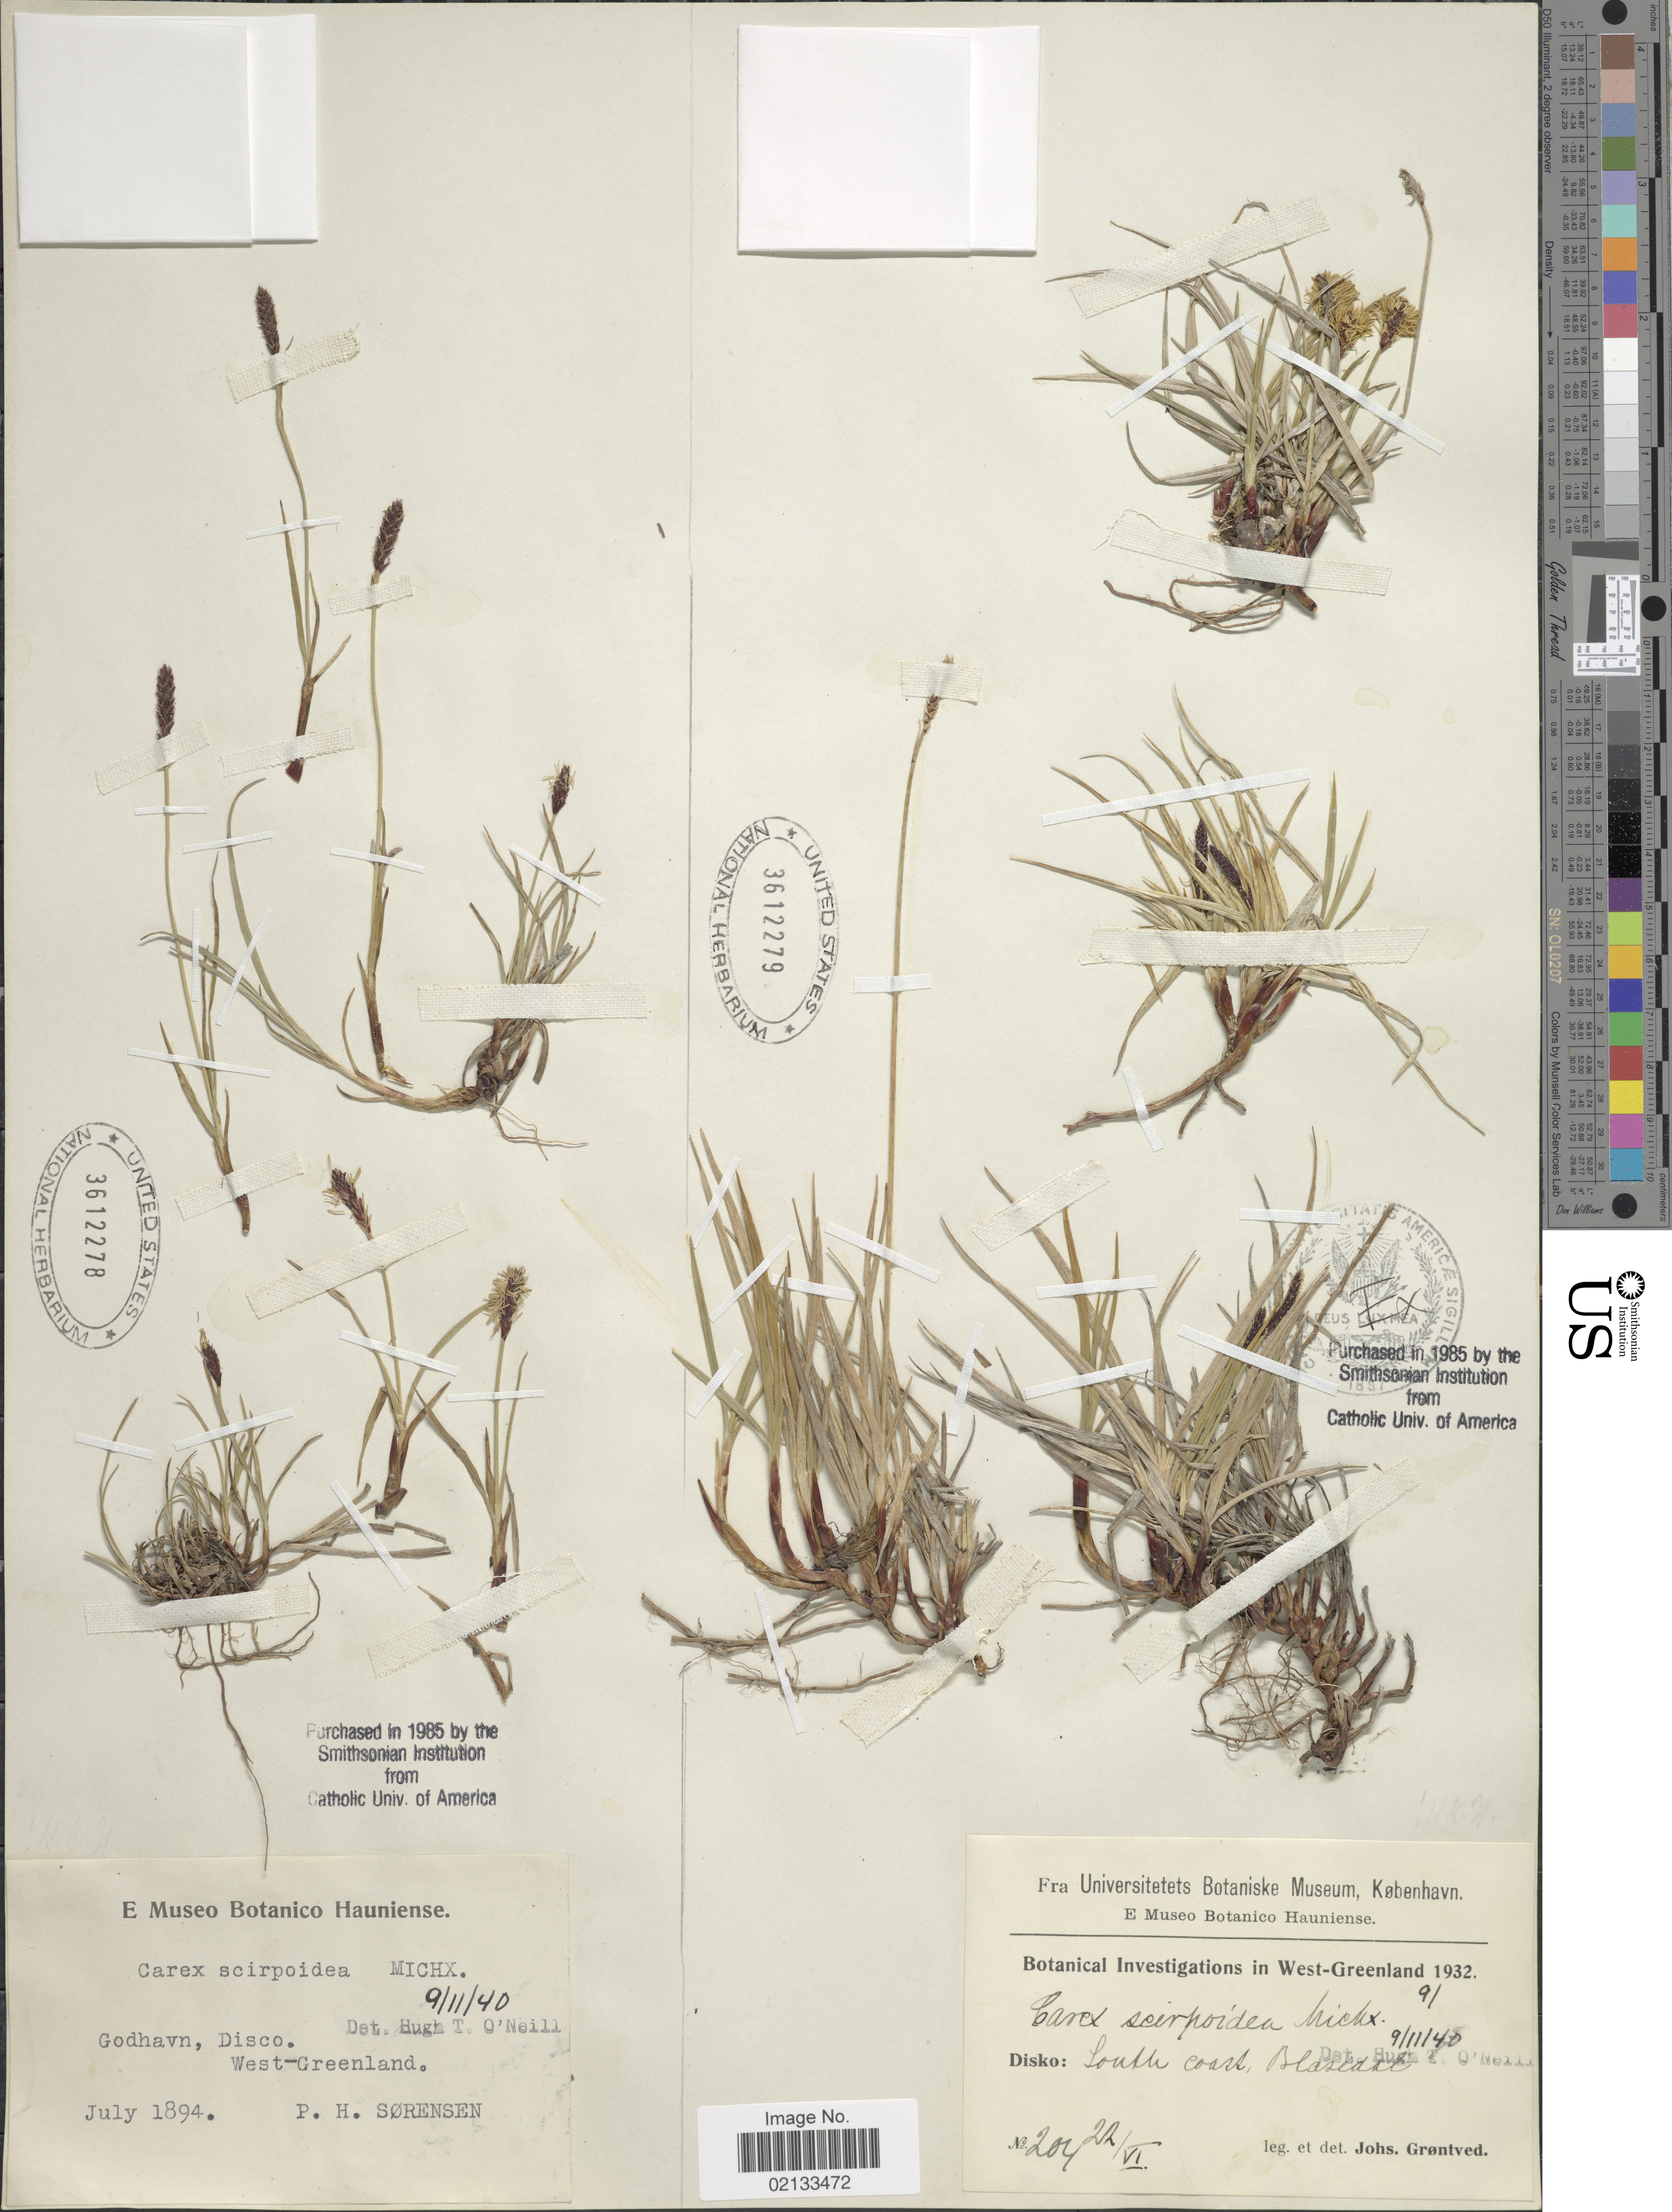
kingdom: Plantae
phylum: Tracheophyta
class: Liliopsida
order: Poales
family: Cyperaceae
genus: Carex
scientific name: Carex scirpoidea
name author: Michx.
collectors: P. Sorensen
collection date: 1894-07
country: Greenland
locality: Godhavn, Disco. West Greenland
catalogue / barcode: US 3612278